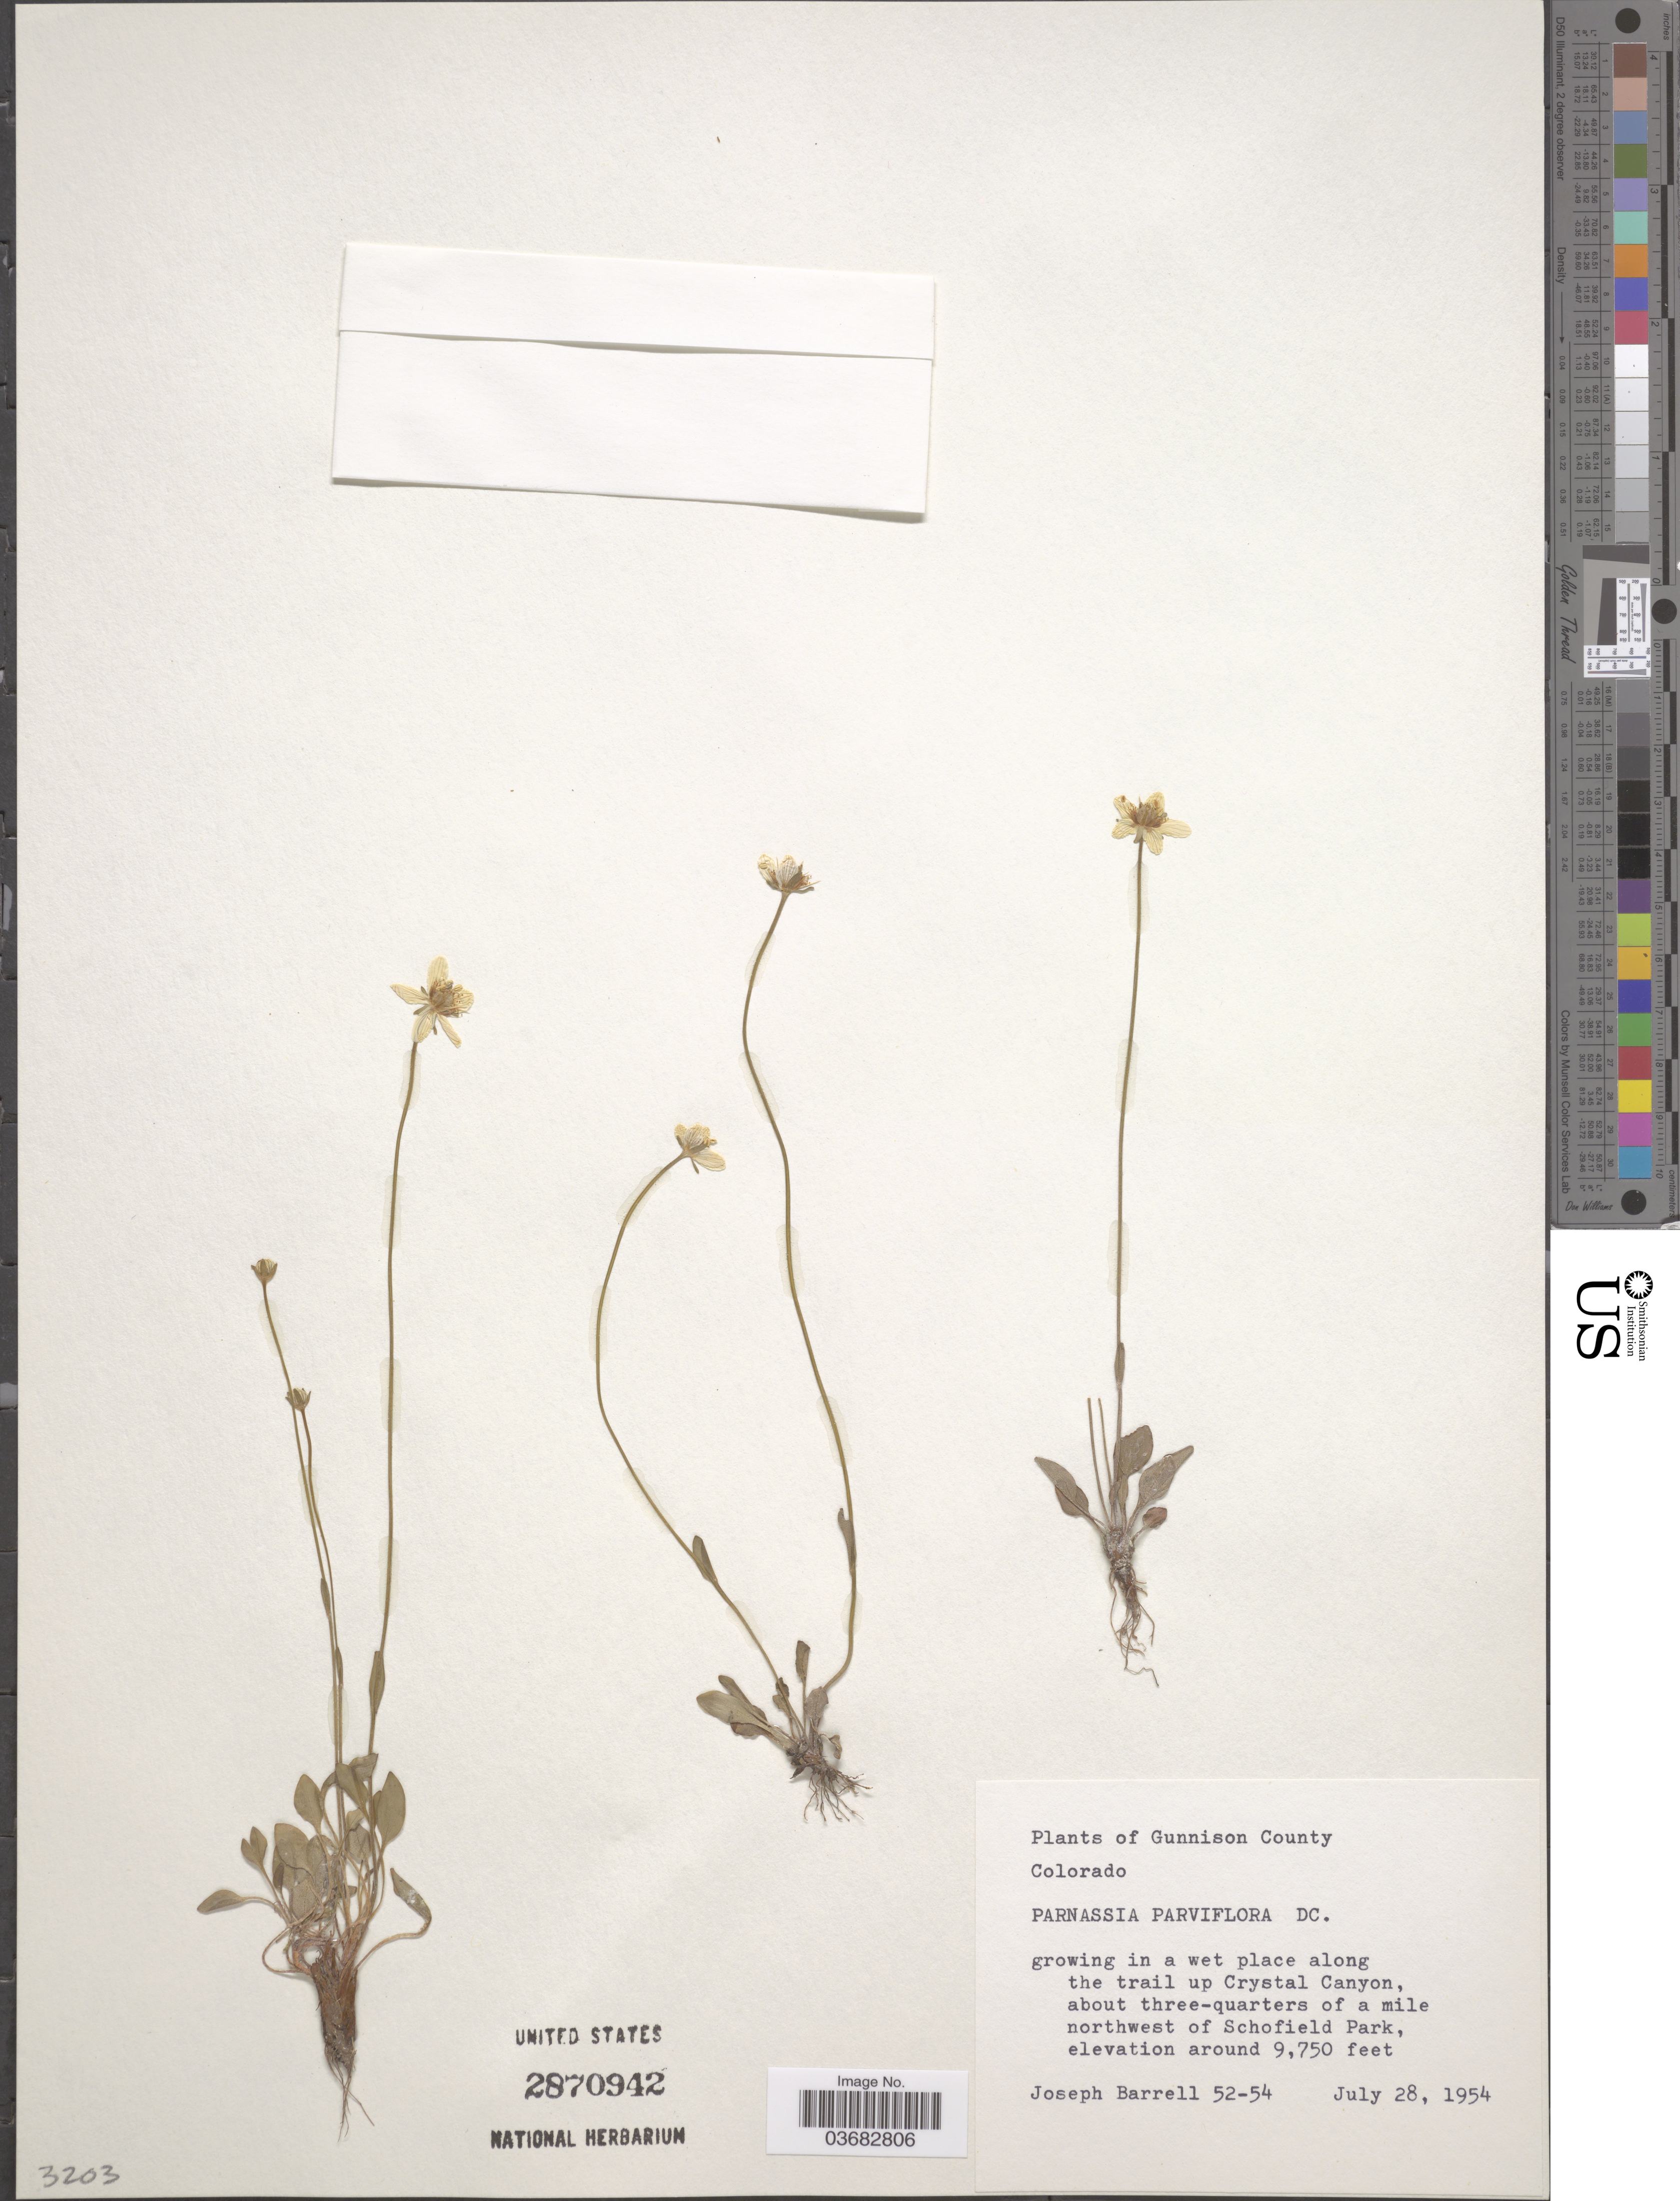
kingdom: Plantae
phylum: Tracheophyta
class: Magnoliopsida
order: Celastrales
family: Parnassiaceae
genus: Parnassia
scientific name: Parnassia parviflora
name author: DC.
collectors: J. Barrell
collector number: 52-54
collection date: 1954-07-28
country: United States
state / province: Colorado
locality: Gunnison County. In a wet place along the trail up Crystal Canyon, about three-quarters of a mile northwest of Schofield Park.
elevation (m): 2972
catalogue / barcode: US 2870942